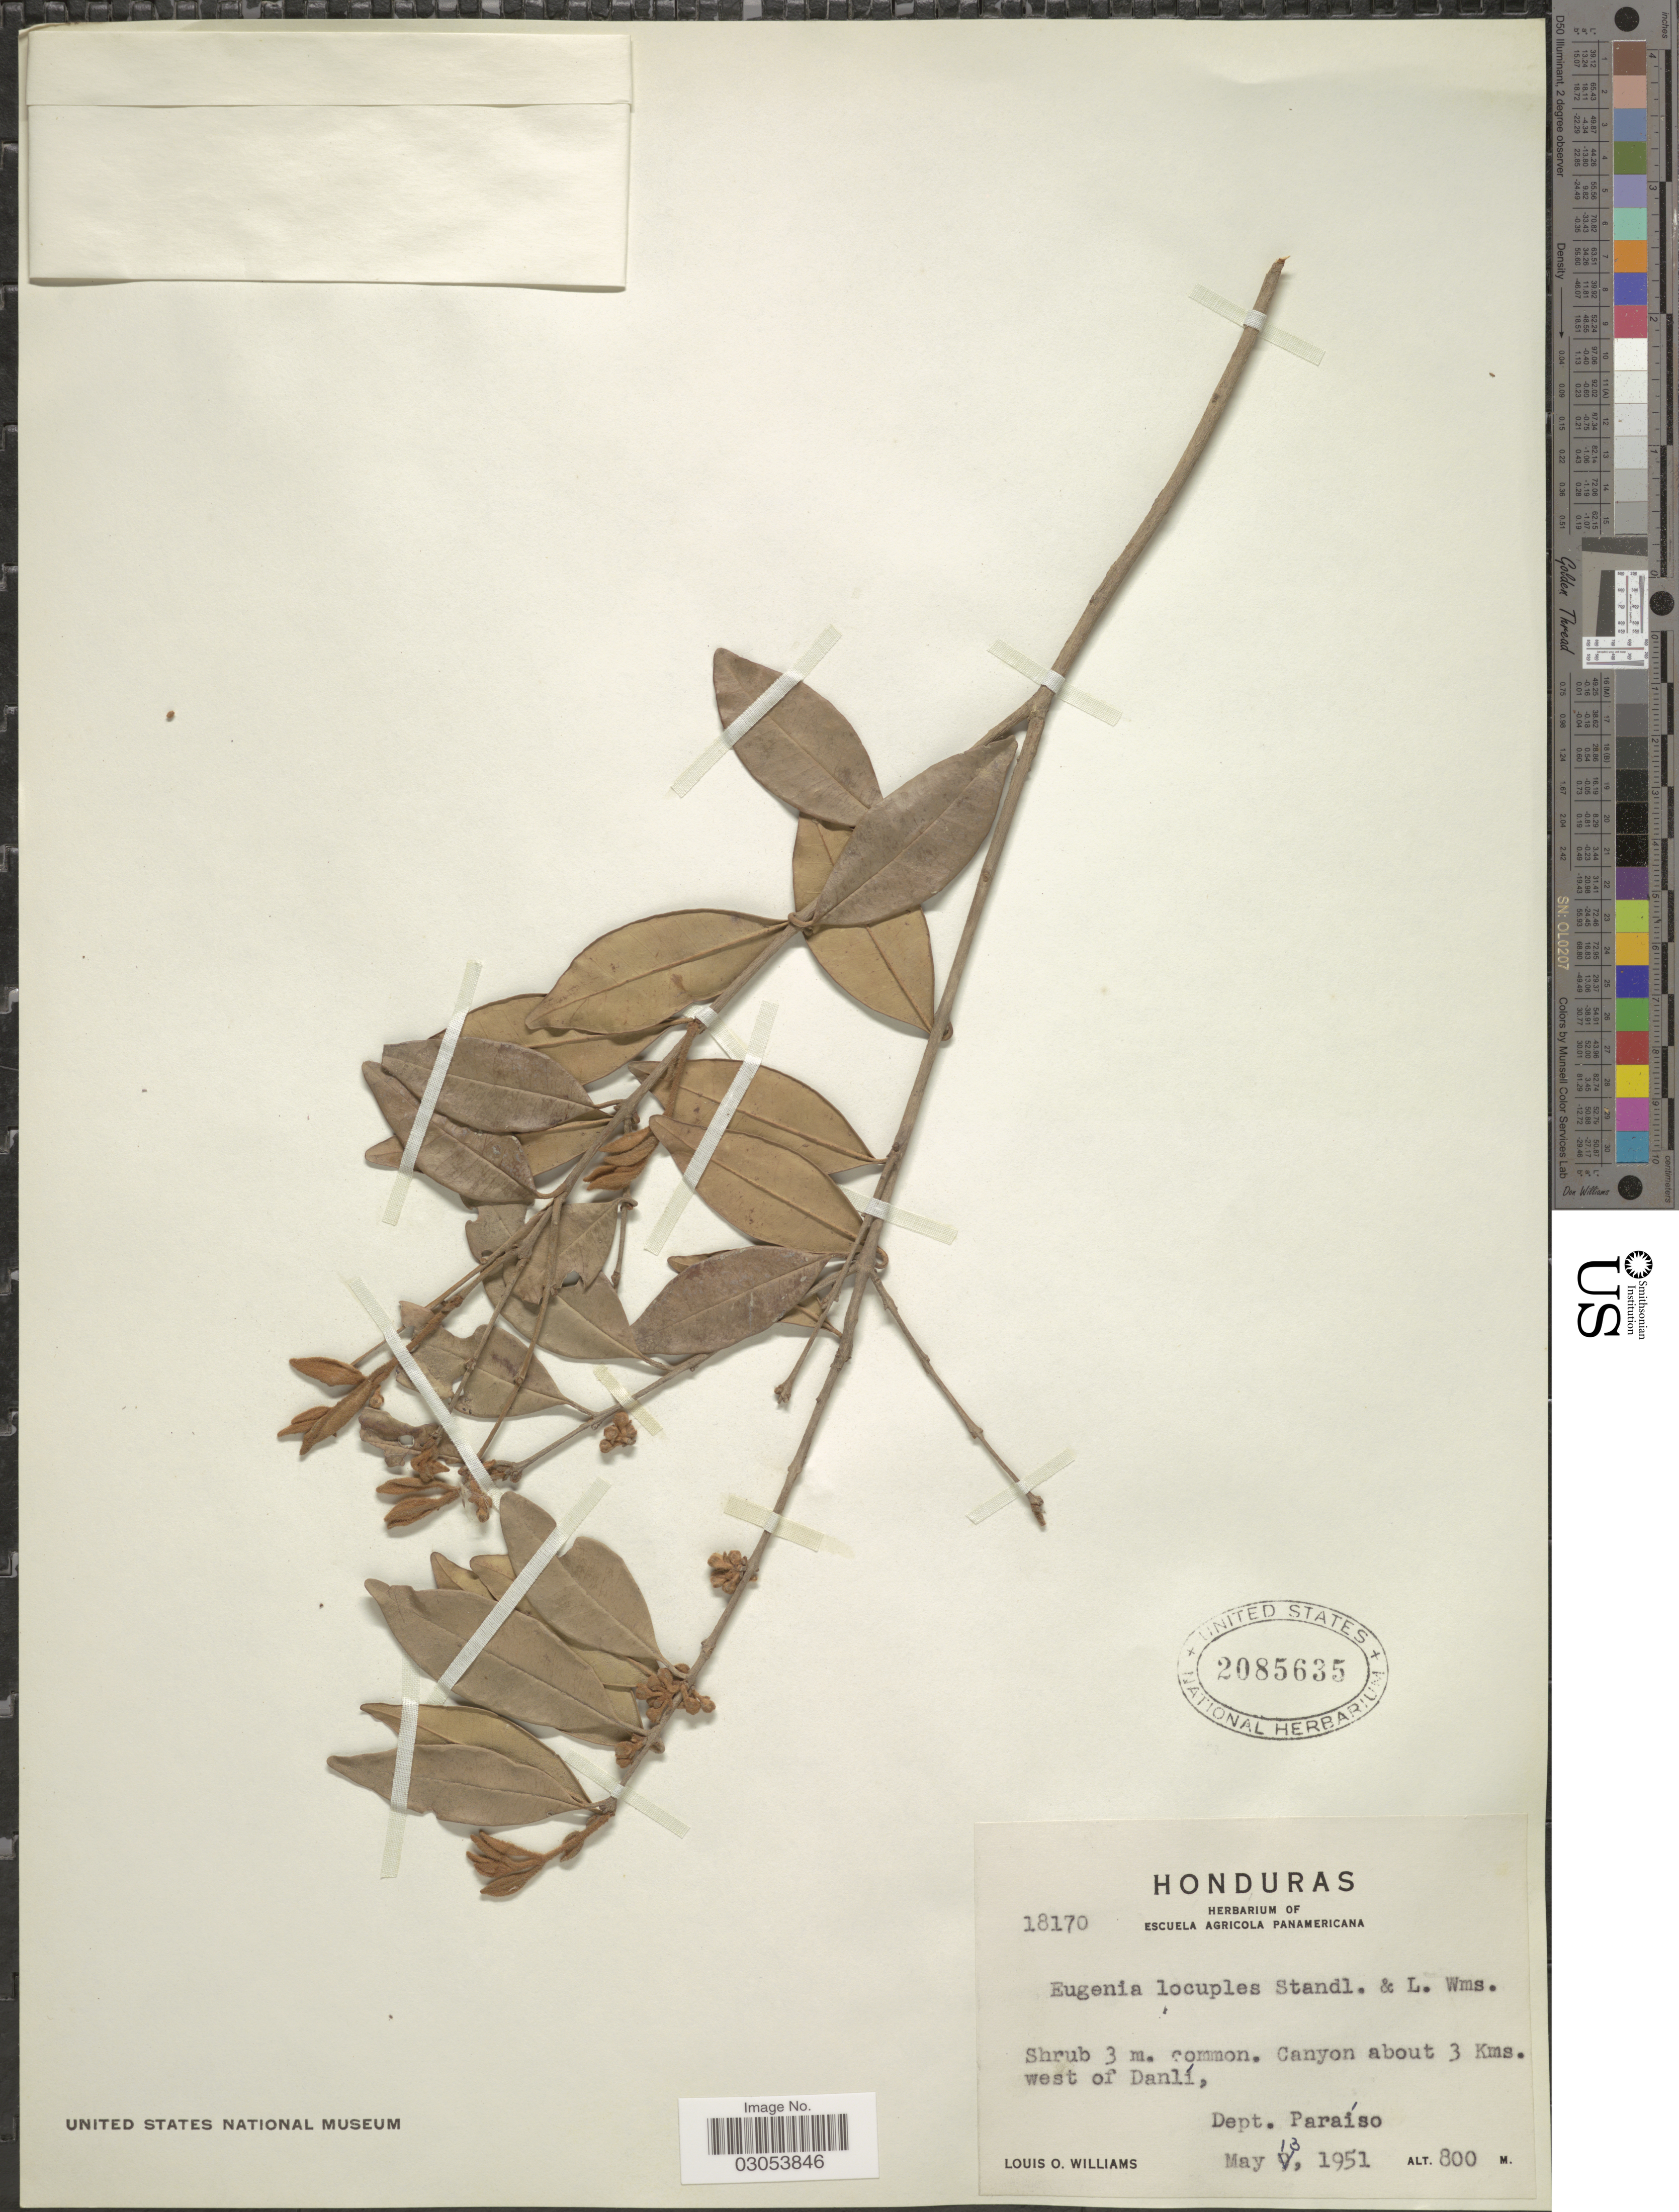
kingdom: Plantae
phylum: Tracheophyta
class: Magnoliopsida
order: Myrtales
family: Myrtaceae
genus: Eugenia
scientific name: Eugenia locuples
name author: Standl. & L.O. Williams ex Barrie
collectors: L. O. Williams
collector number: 18170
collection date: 1951-05-13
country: Honduras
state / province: El Paraíso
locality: Canyon about 3 Kms. west of Danlí, Dept of Paraíso.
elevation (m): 800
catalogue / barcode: US 2085635